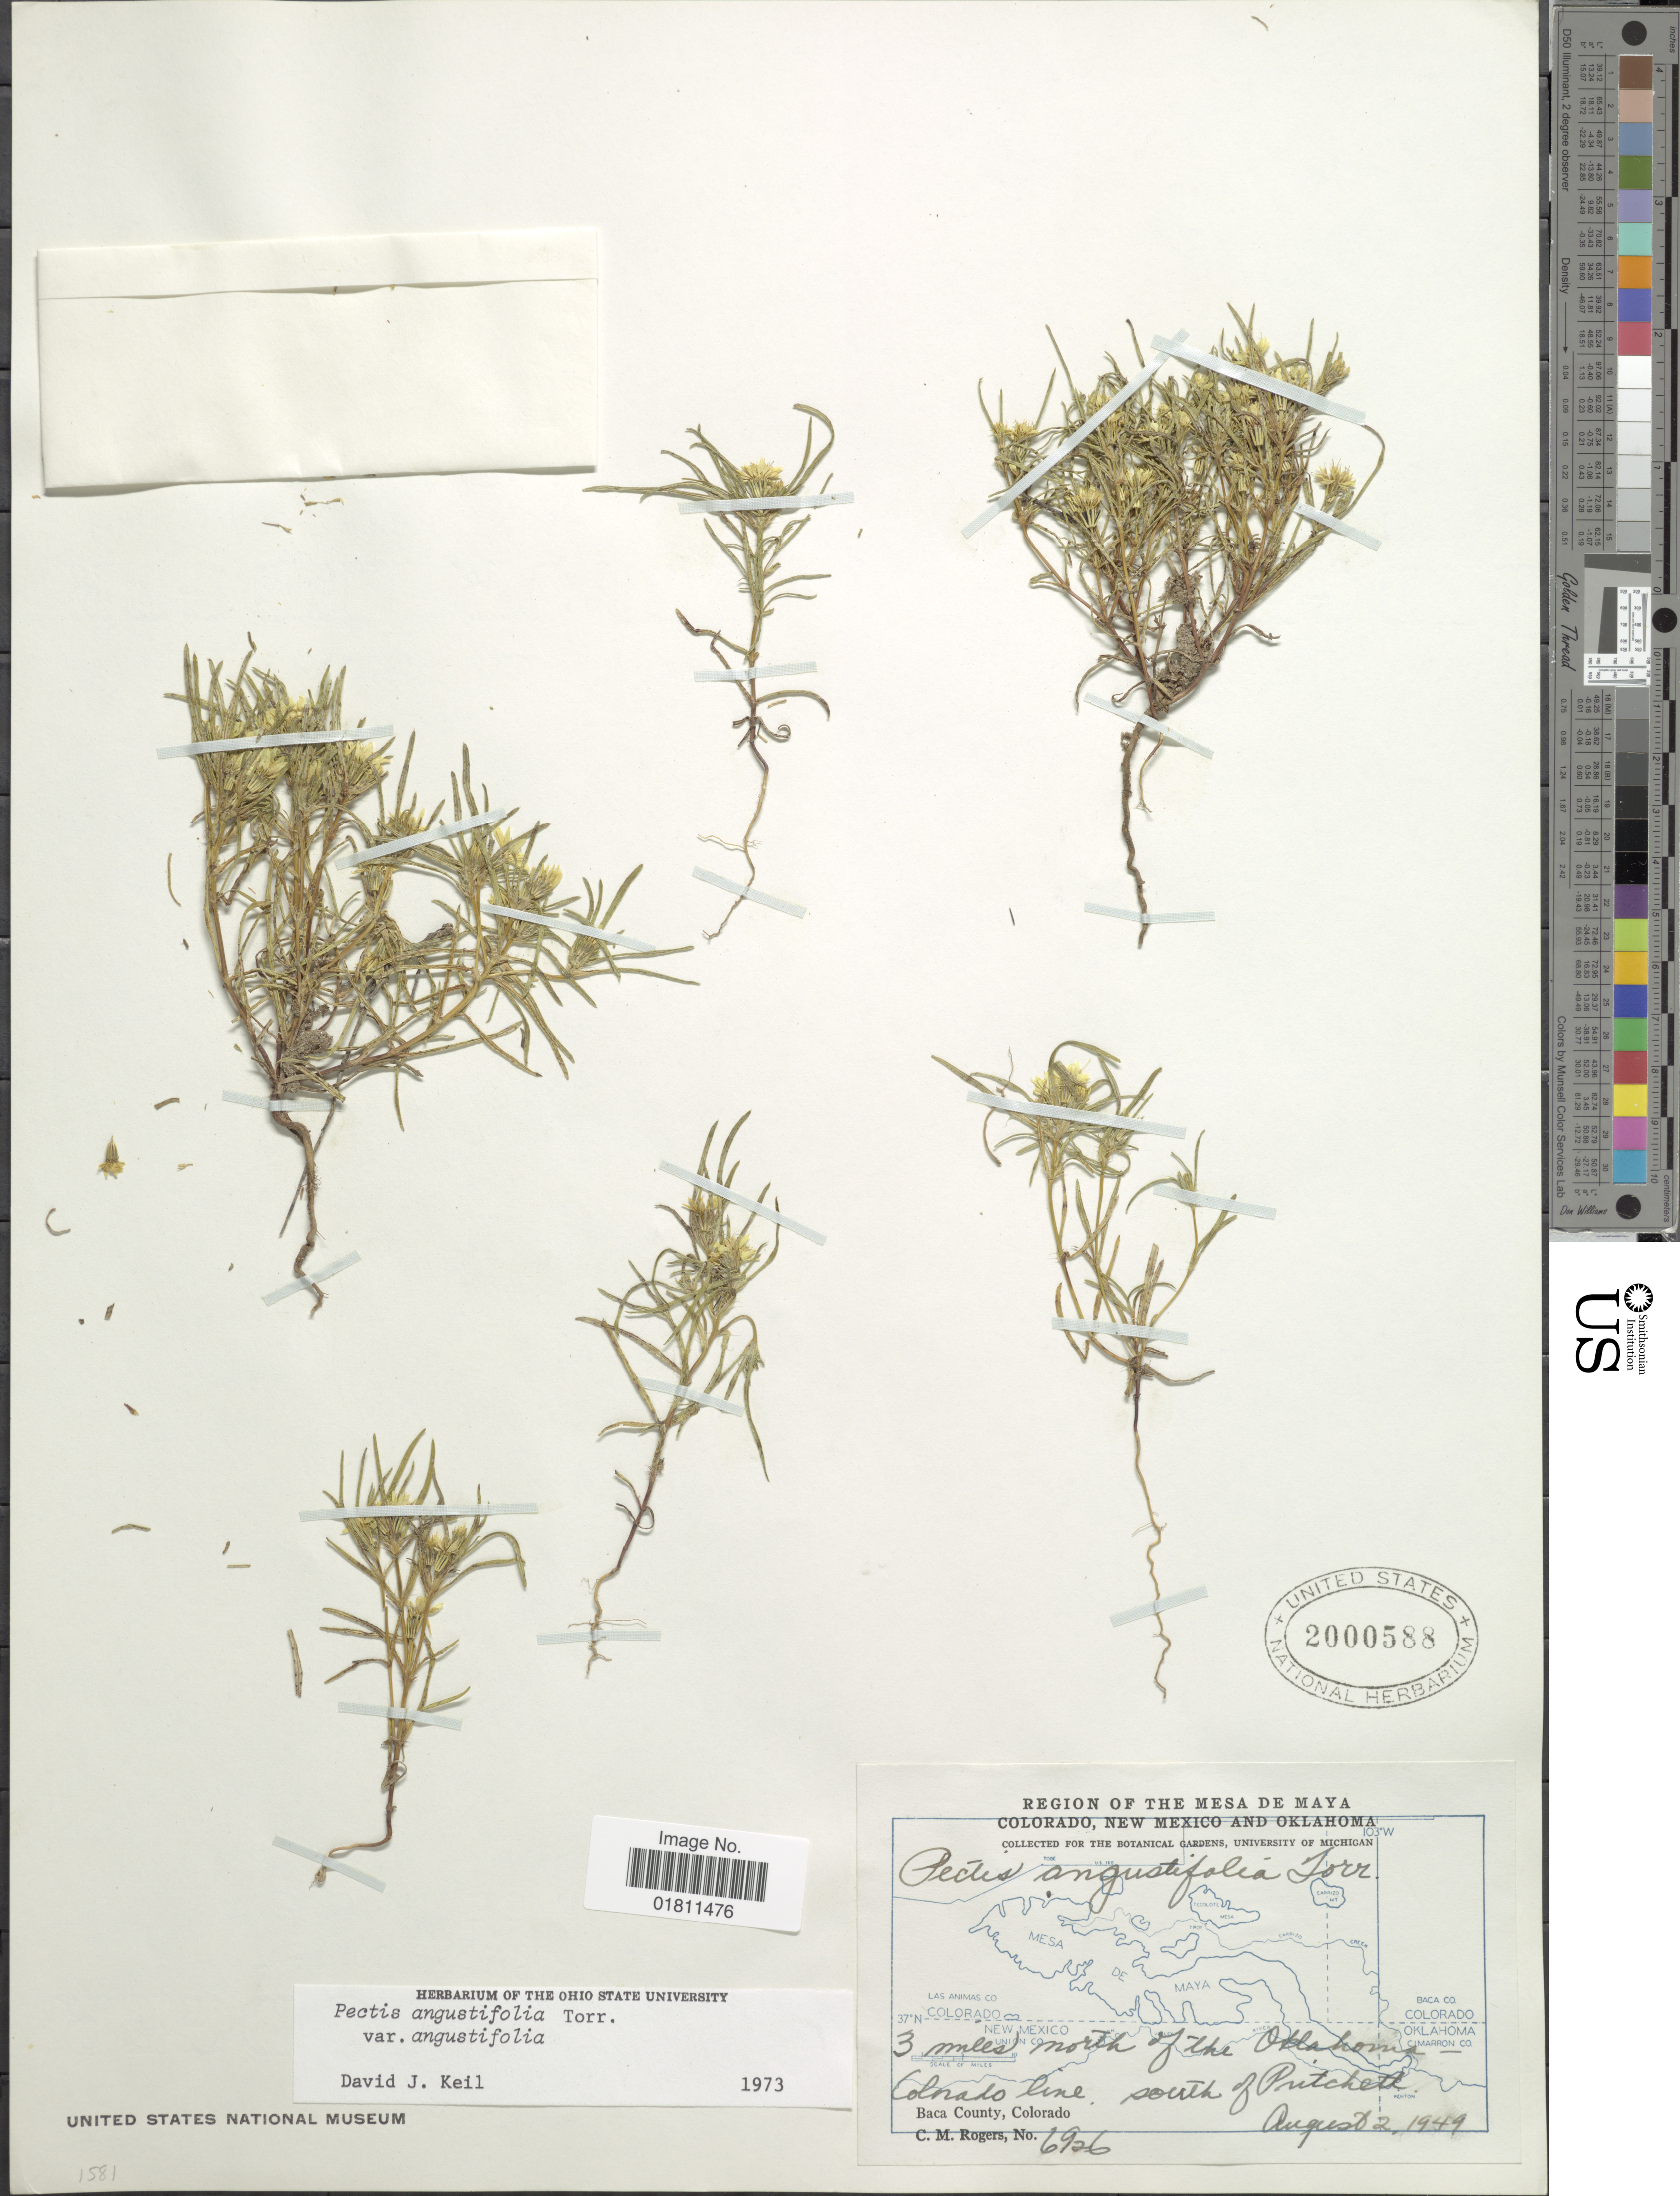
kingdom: Plantae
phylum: Tracheophyta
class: Magnoliopsida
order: Asterales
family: Asteraceae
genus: Pectis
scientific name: Pectis angustifolia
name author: Torr.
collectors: C. M. Rogers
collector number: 6926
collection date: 1949-08-02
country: United States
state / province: Colorado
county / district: Baca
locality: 3 miles north of the Oklahoma - Colorado line, south of Pritchett, Baca County, Colorado.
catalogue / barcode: US 2000588